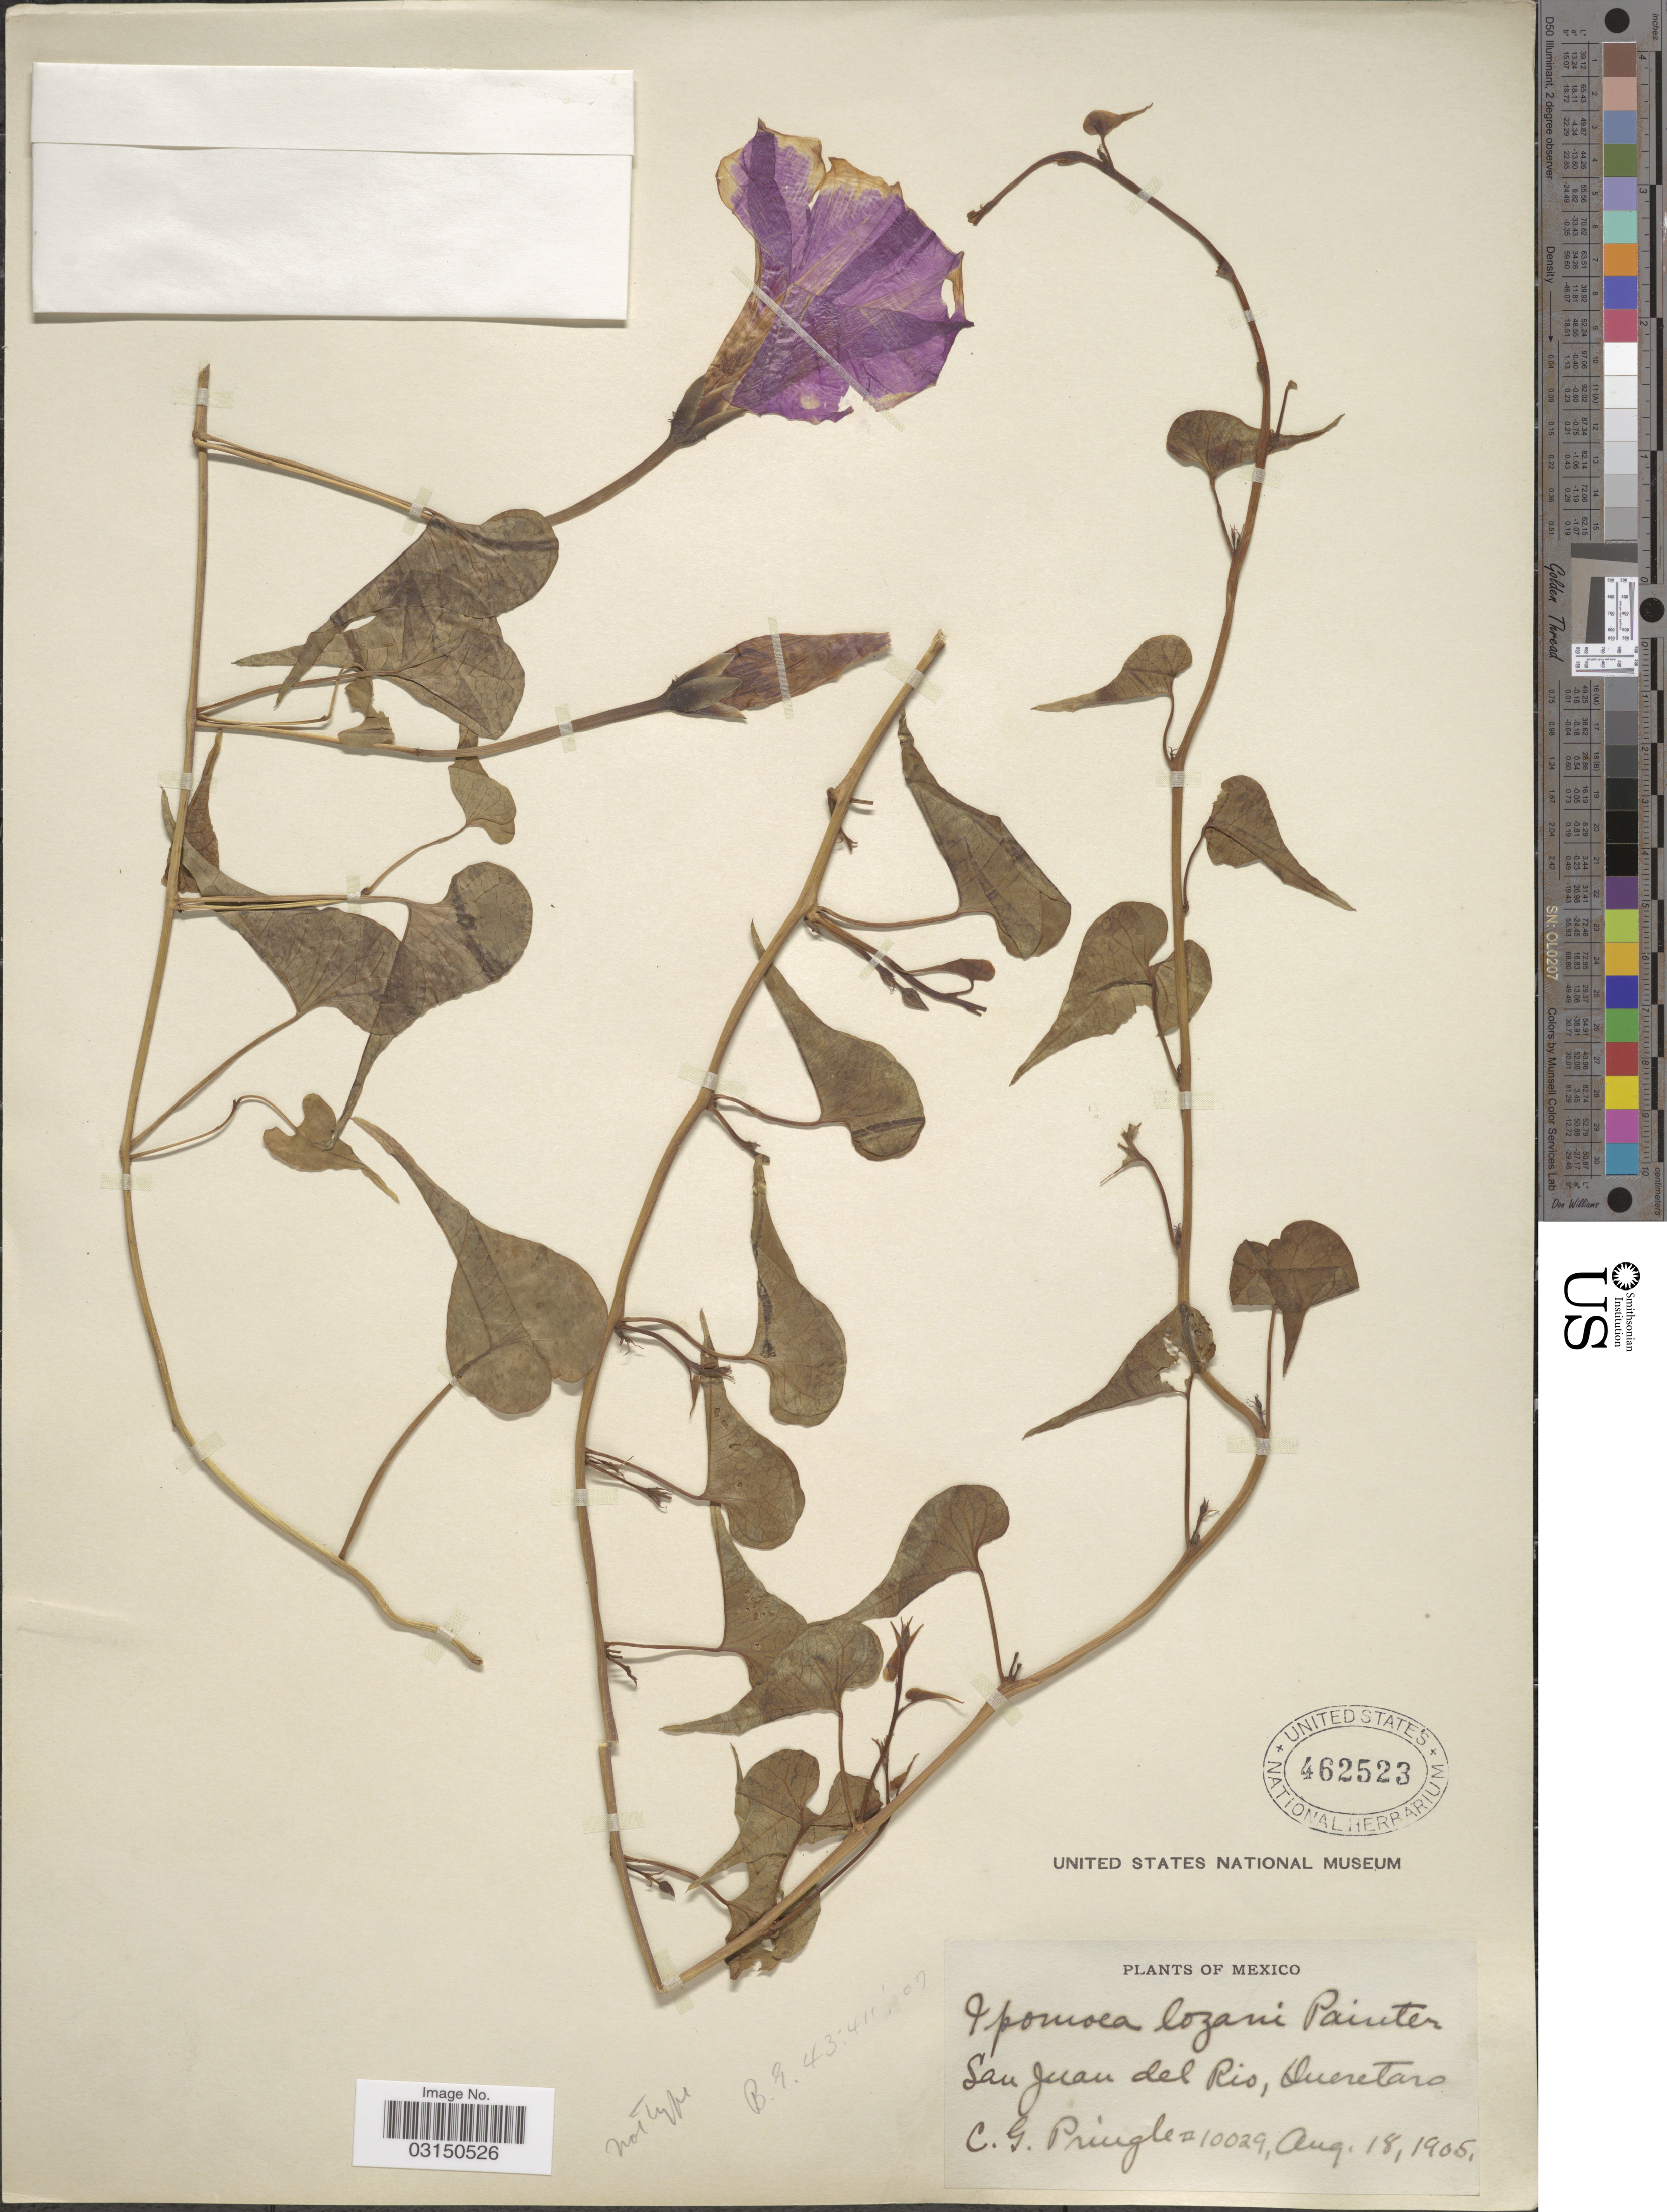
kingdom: Plantae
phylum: Tracheophyta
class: Magnoliopsida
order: Solanales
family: Convolvulaceae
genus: Ipomoea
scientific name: Ipomoea lozani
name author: J.H. Painter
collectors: C. G. Pringle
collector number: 10029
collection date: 1905-08-18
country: Mexico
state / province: Querétaro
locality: San Juan del Rio.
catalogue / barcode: US 462523